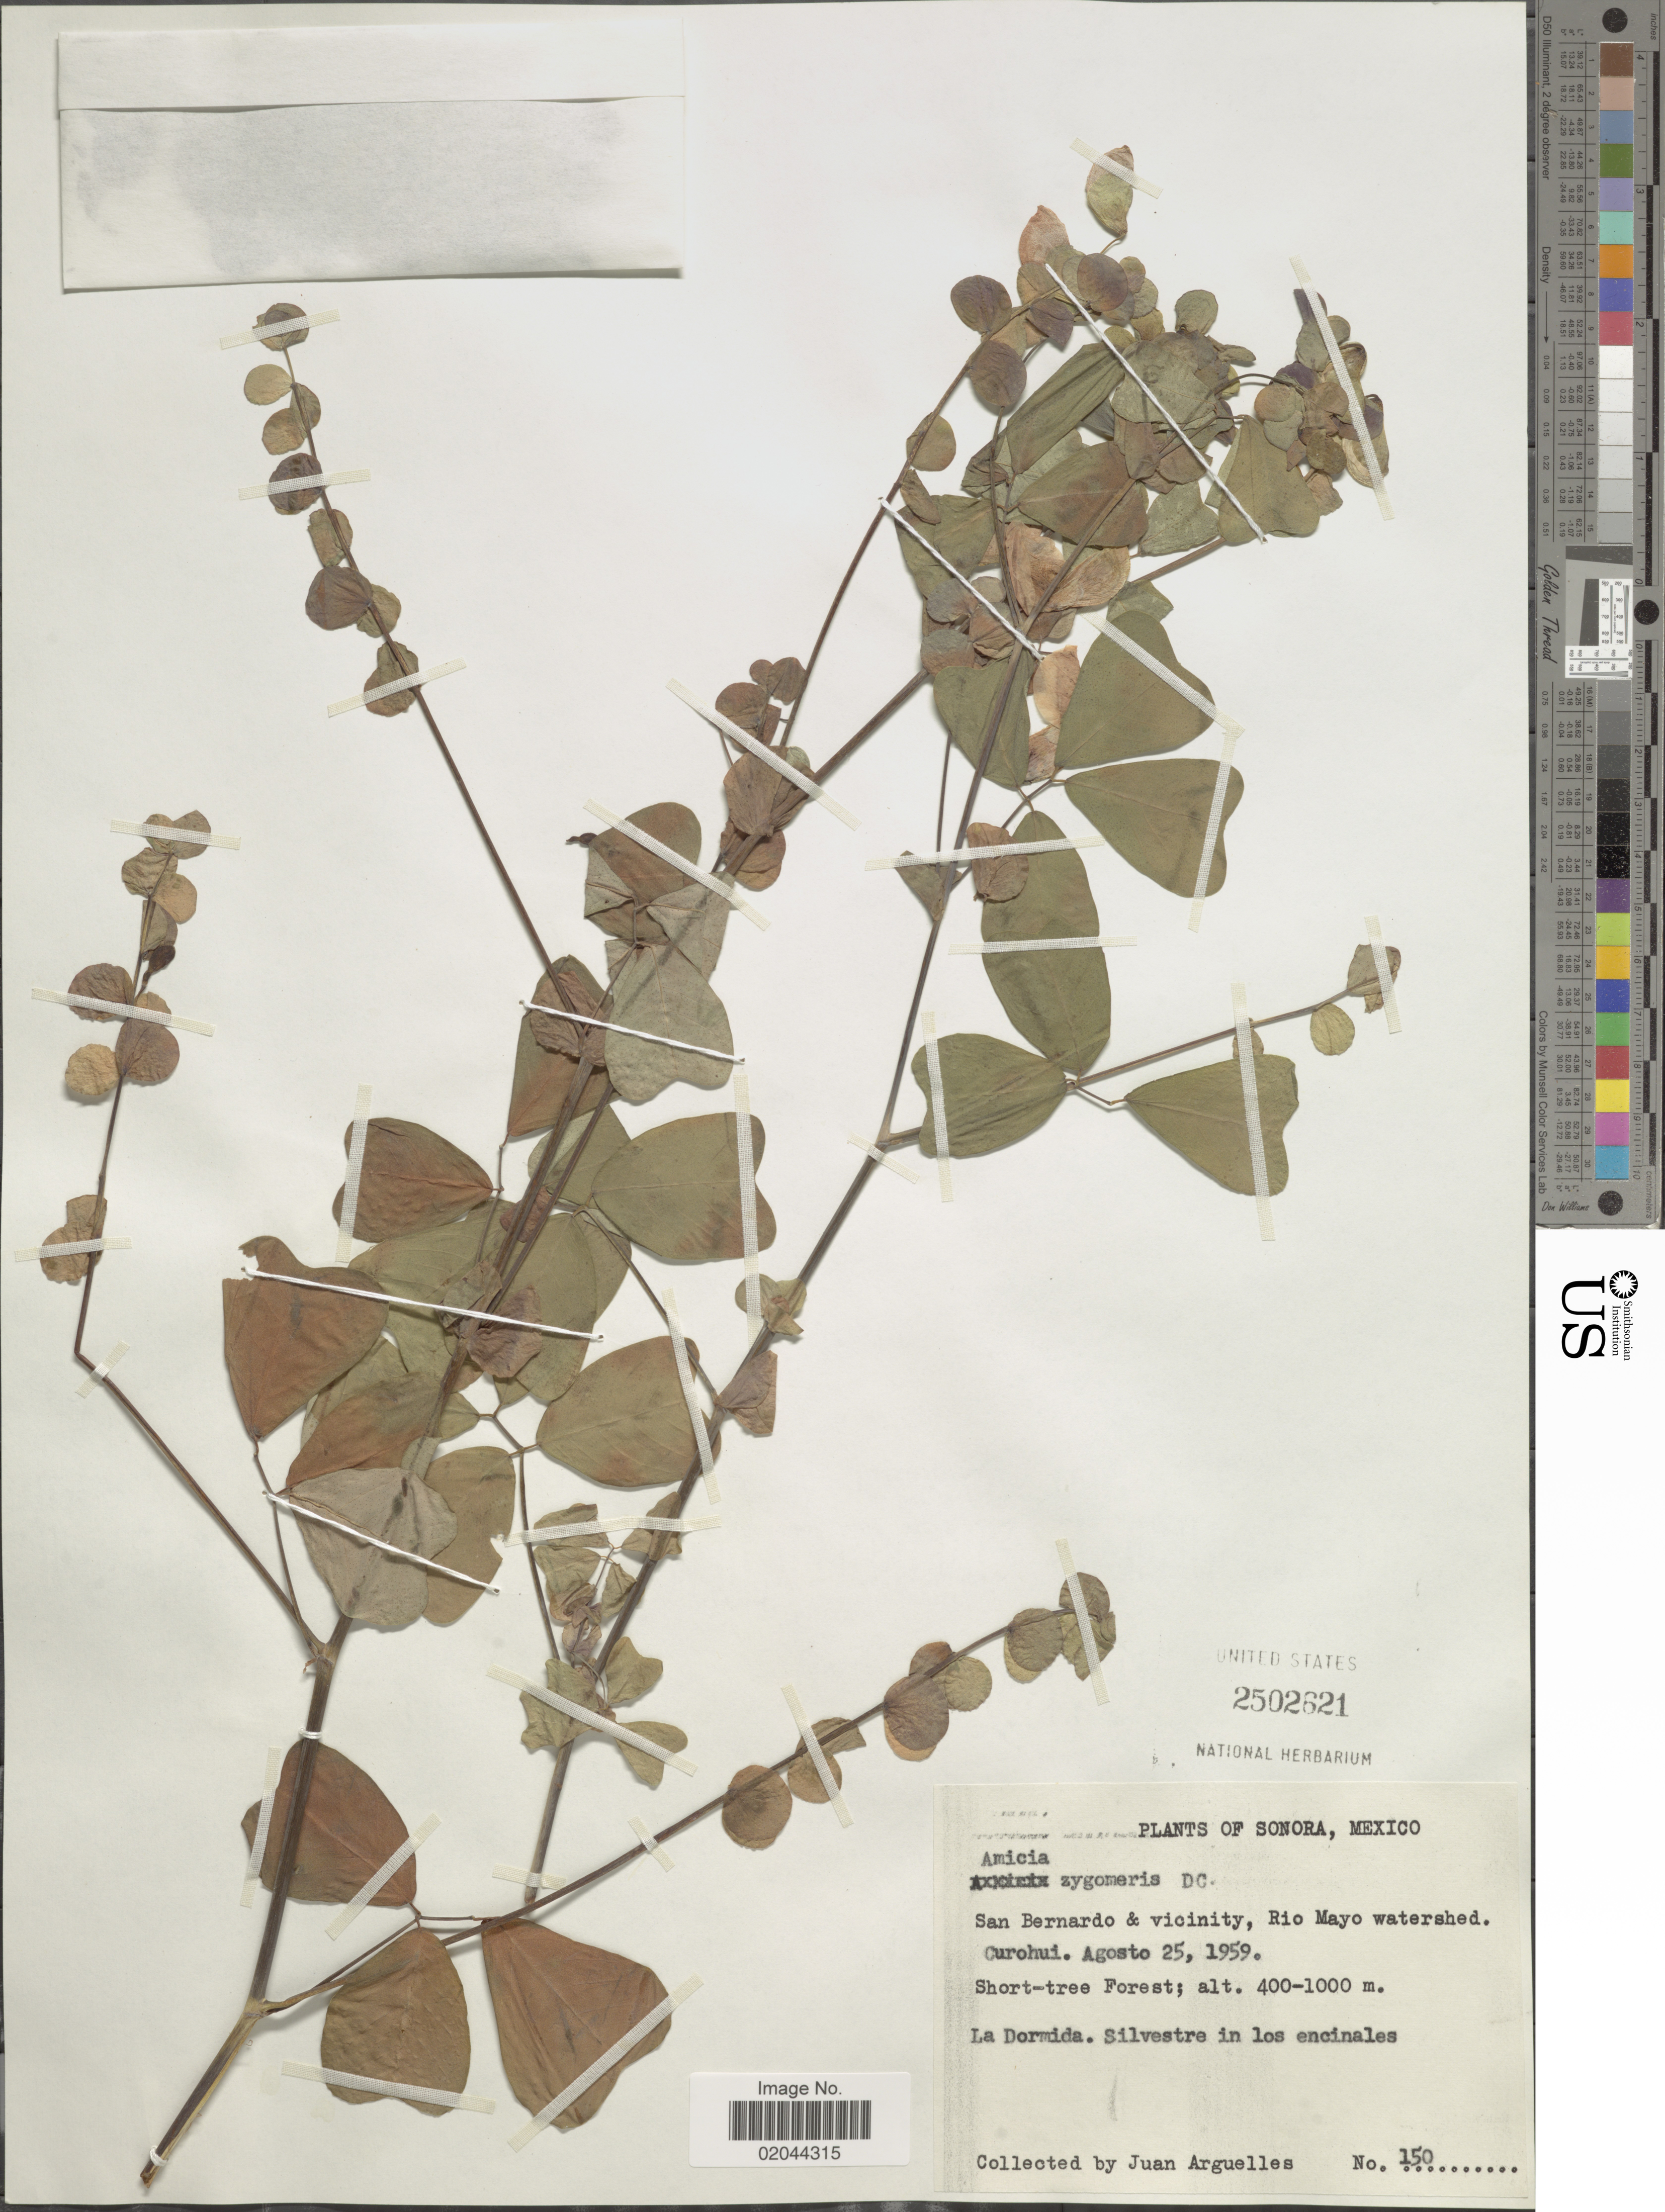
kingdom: Plantae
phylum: Tracheophyta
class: Magnoliopsida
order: Fabales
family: Fabaceae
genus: Amicia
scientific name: Amicia zygomeris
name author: DC.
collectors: J. Arguelles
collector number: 150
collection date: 1959-08-25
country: Mexico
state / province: Sonora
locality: San Bernardo & vicinity, Rio Mayo watershed. Curohui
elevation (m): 400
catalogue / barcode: US 2502621